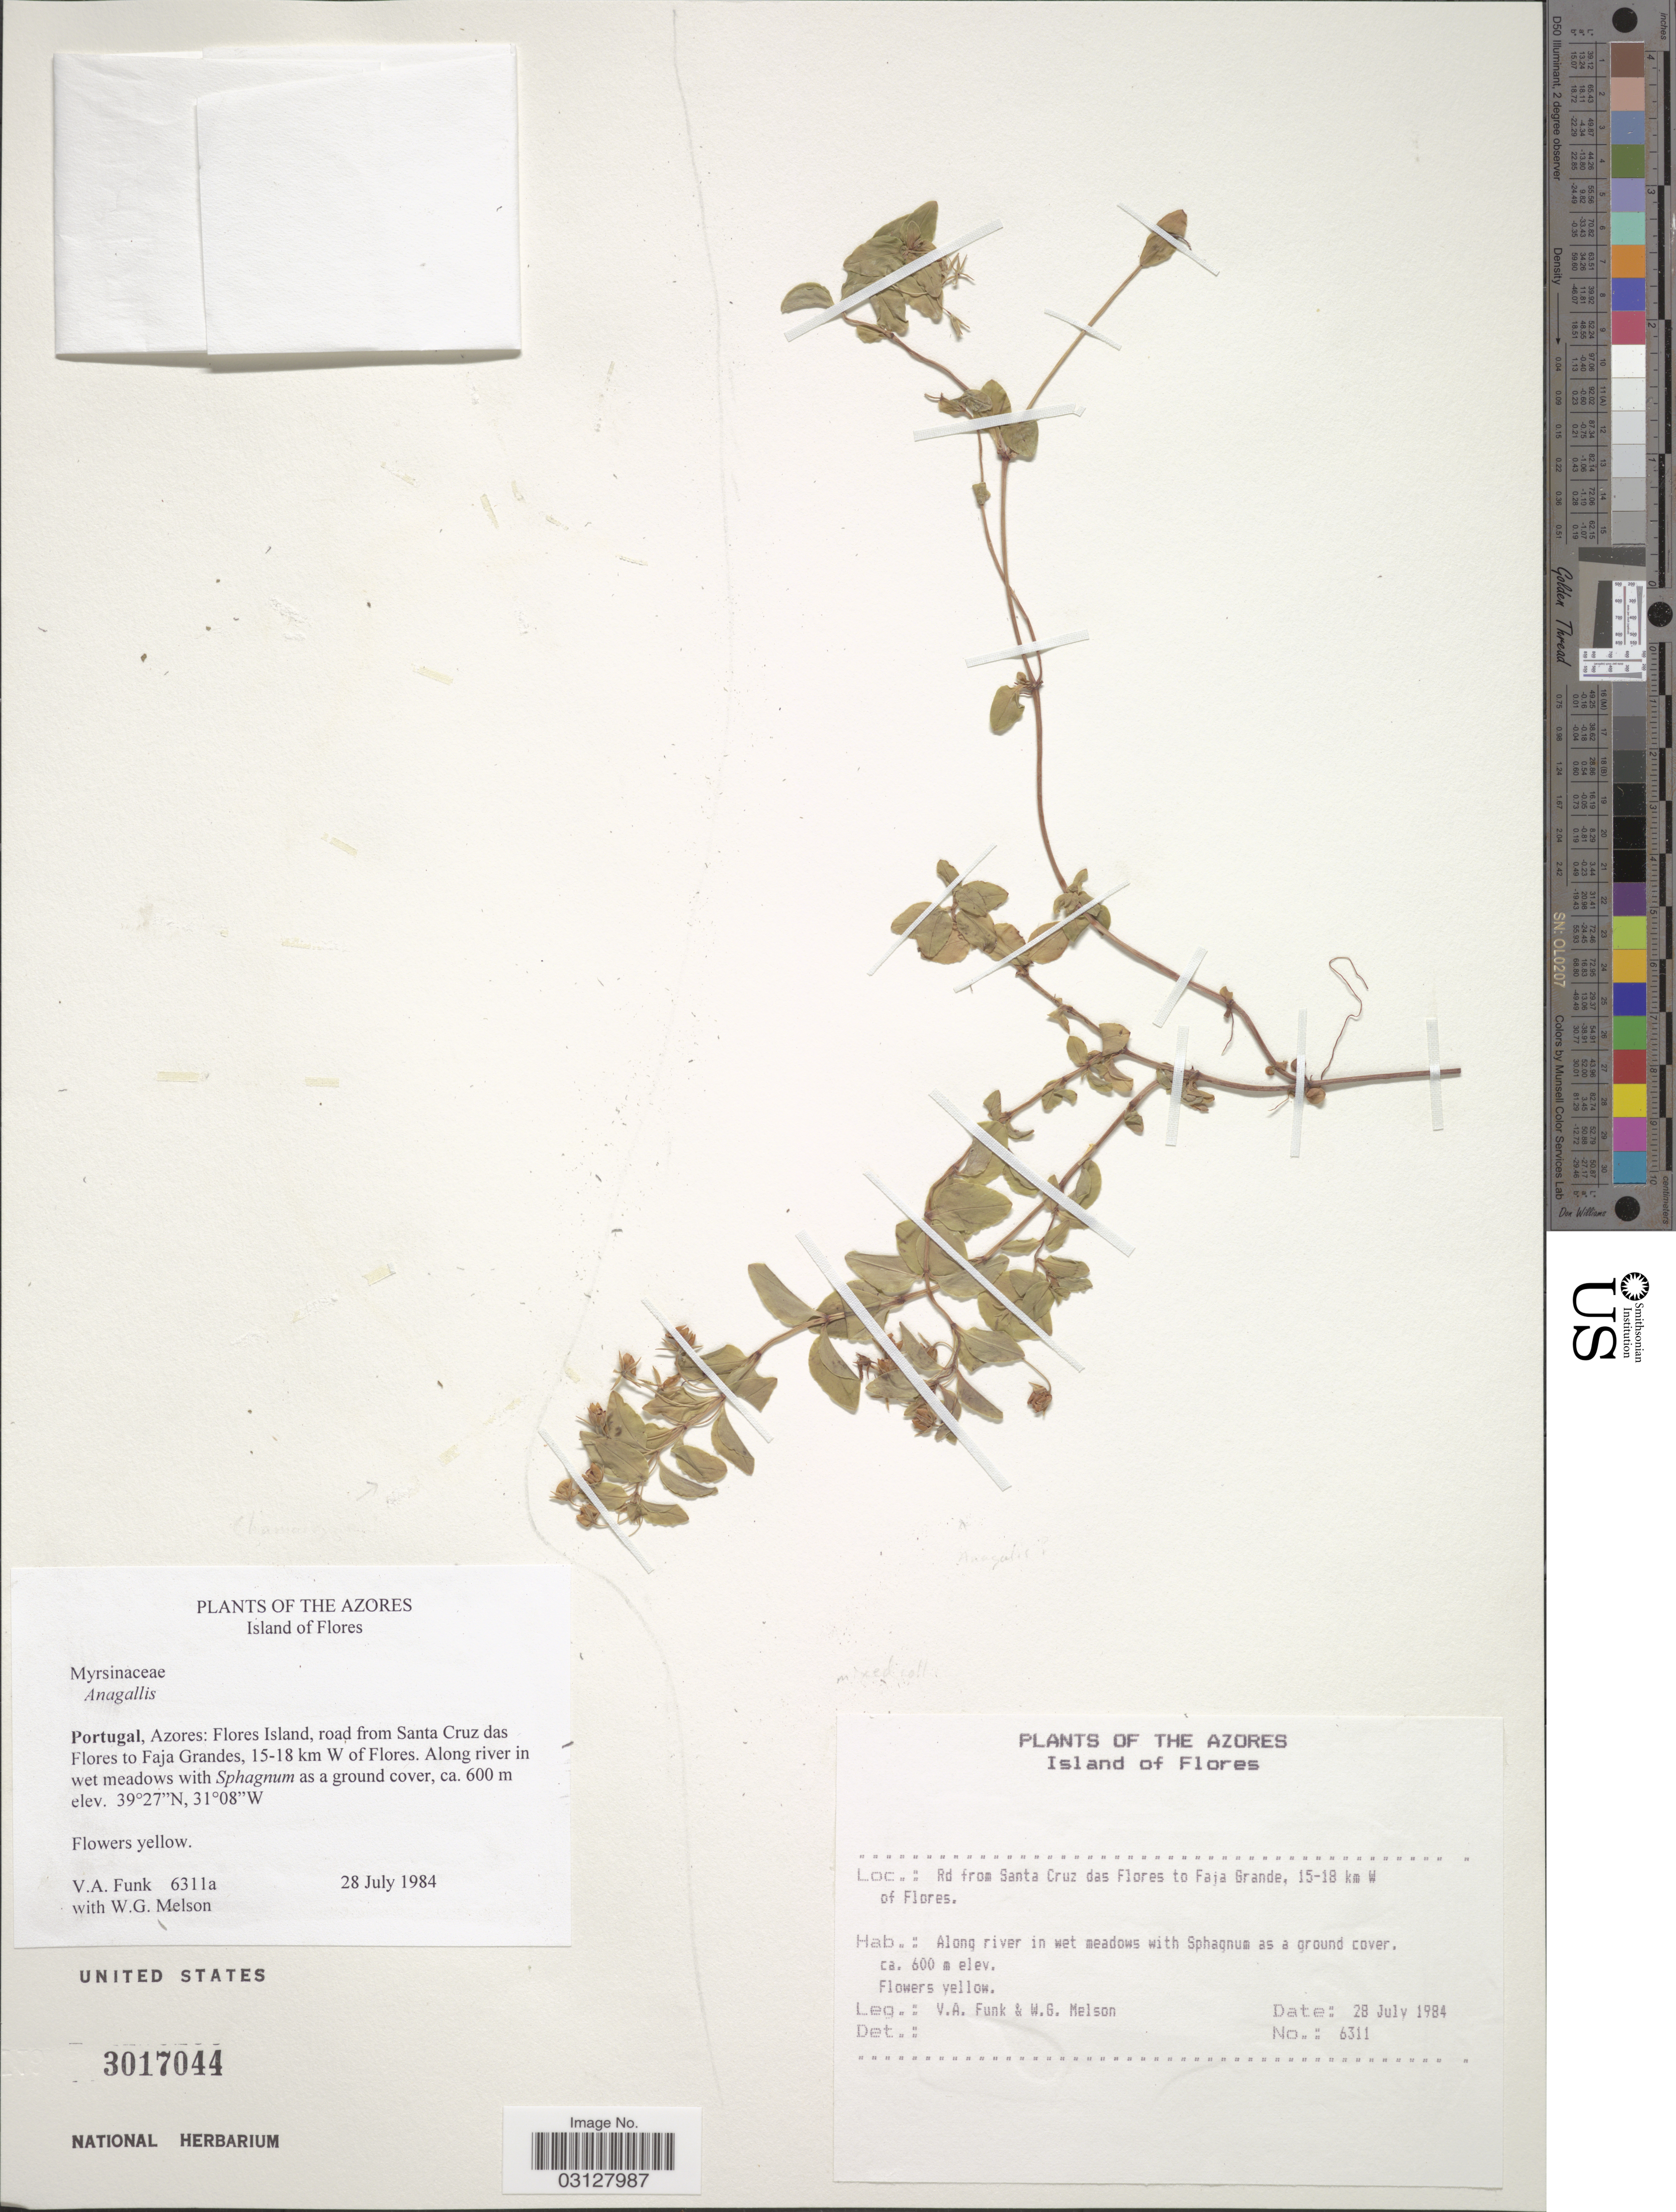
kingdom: Plantae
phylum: Tracheophyta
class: Magnoliopsida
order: Ericales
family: Primulaceae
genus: Anagallis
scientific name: Anagallis sp.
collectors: V. Funk & W. Melson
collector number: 6311 a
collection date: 1984-07-28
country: Portugal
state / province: Azores (Aut. Reg.)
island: Flores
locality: Island of Flores, road from Santa Cruz das Flores to Faja Grandes, 15-18 km W of Flores. Along river in wet meadows.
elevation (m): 600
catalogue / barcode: US 3017044